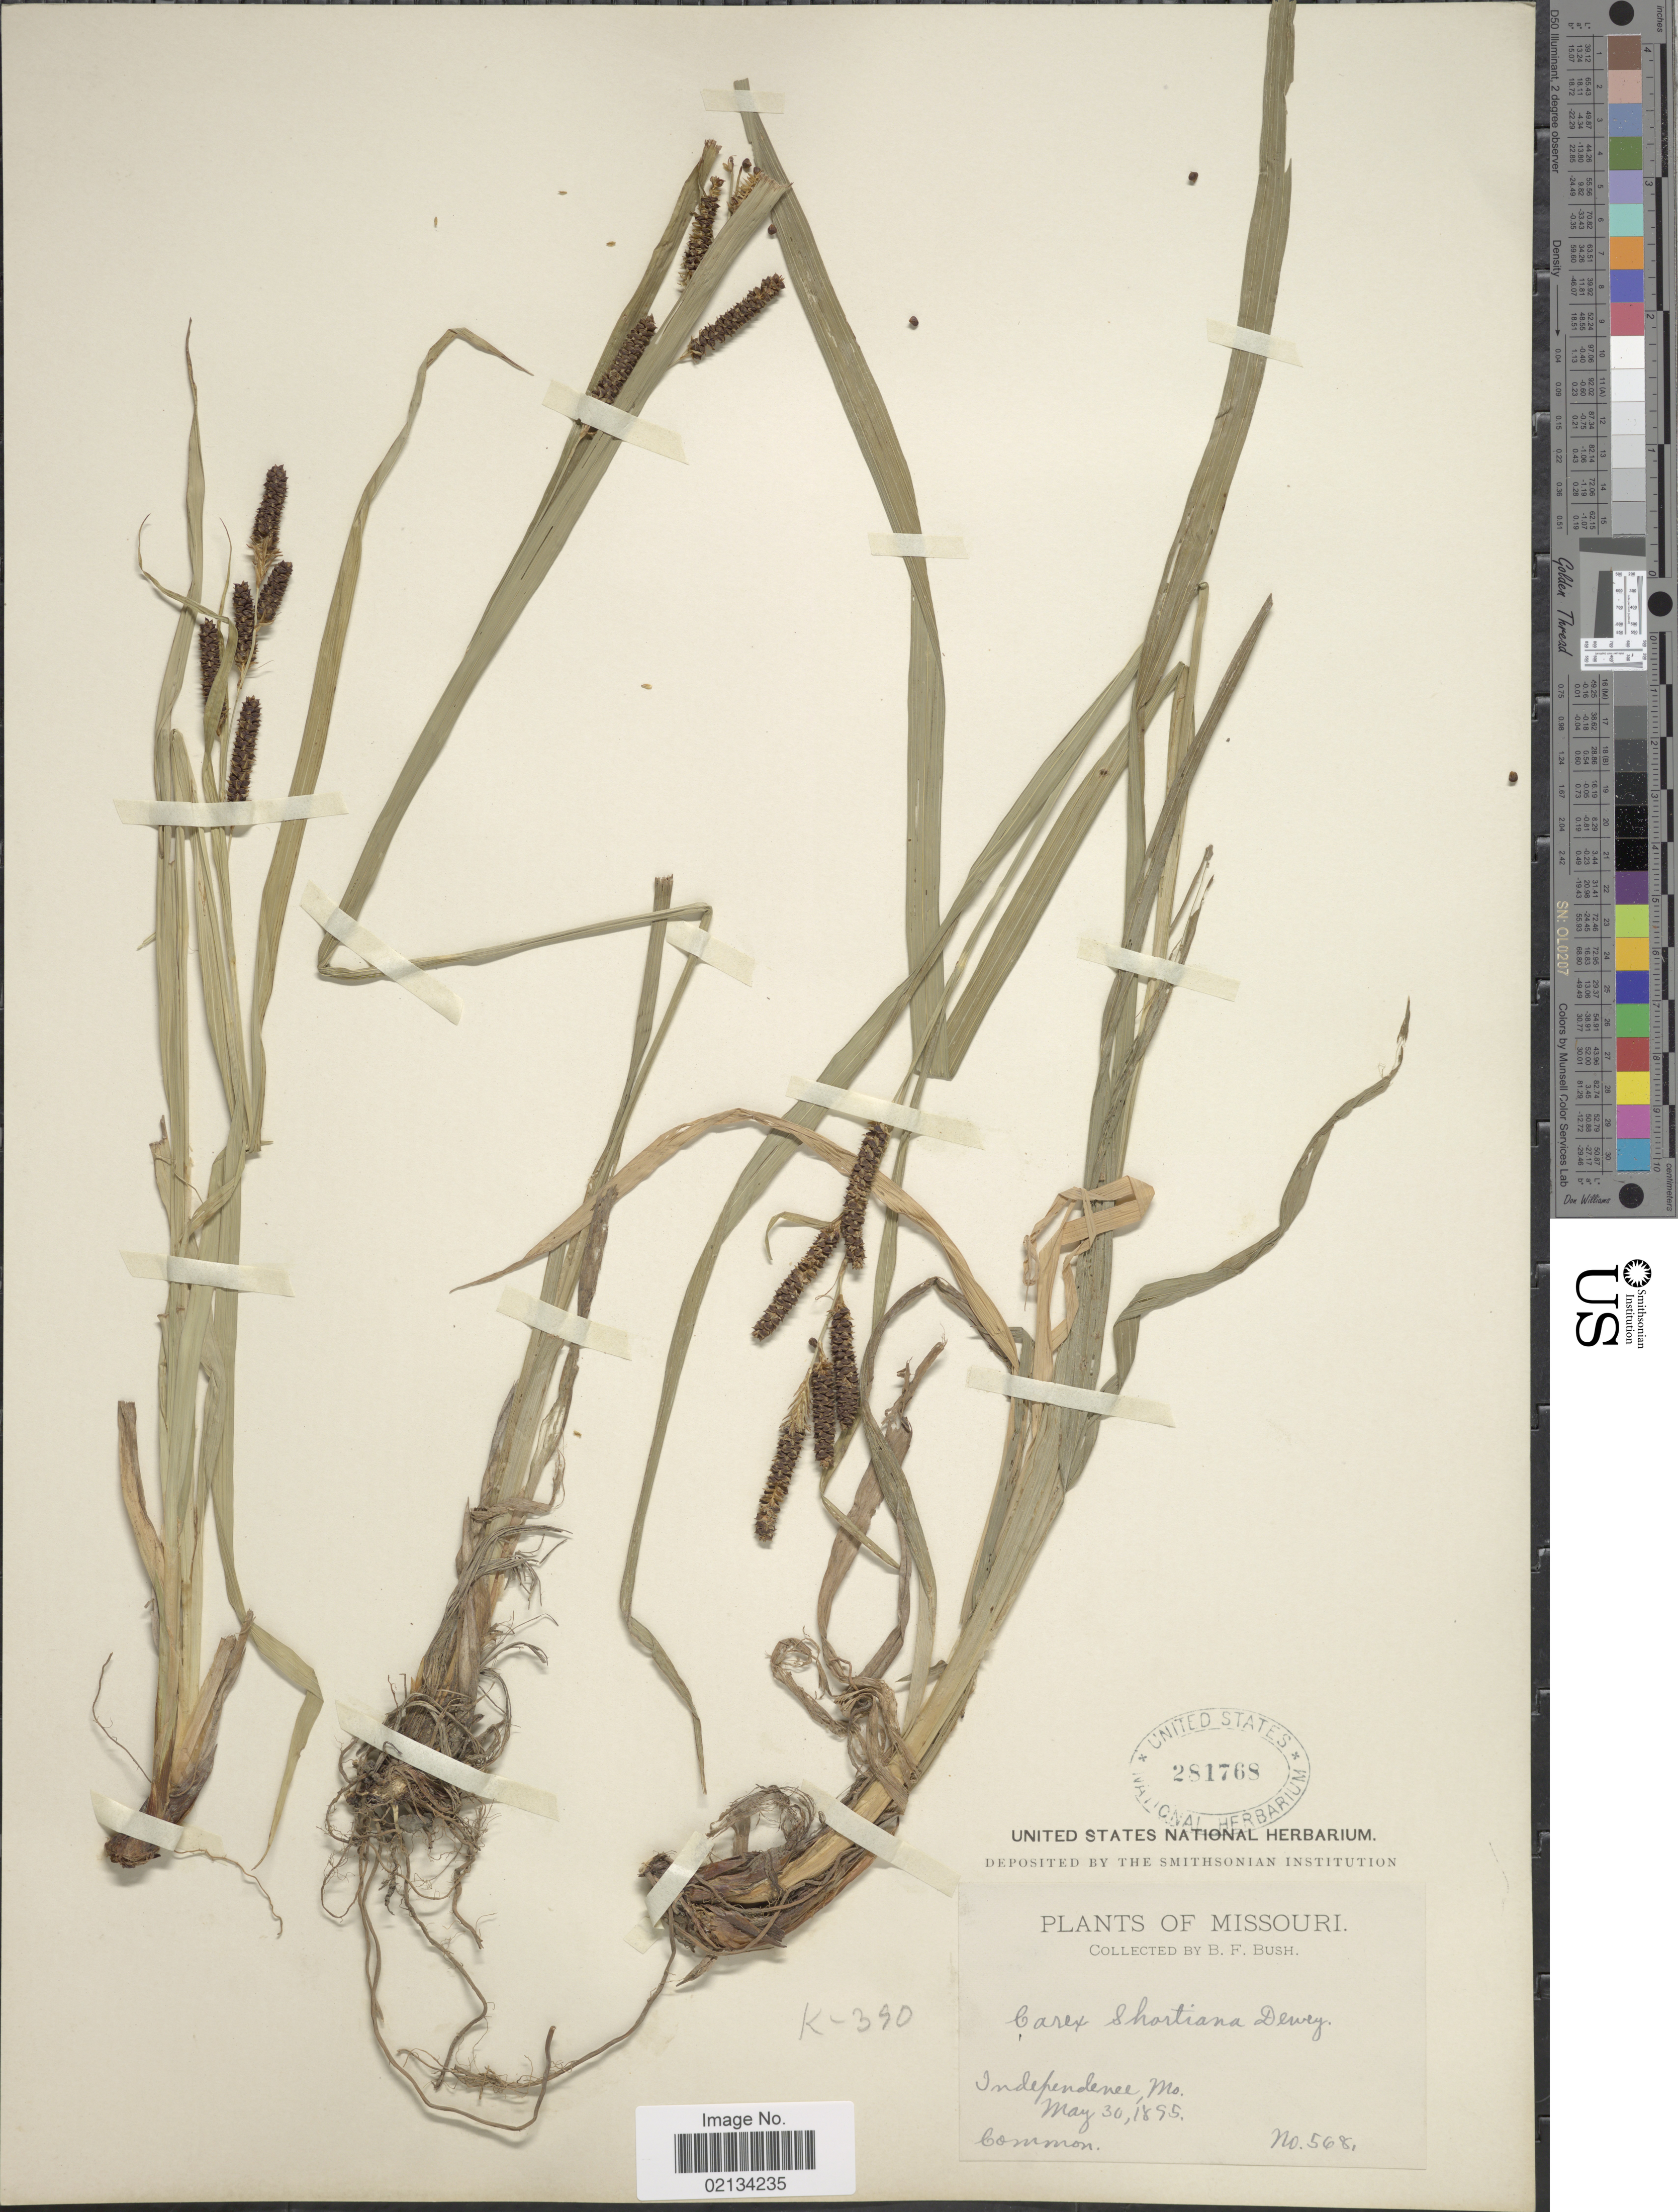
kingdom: Plantae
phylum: Tracheophyta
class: Liliopsida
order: Poales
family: Cyperaceae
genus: Carex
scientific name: Carex shortiana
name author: Dewey & Torr.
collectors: B. F. Bush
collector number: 568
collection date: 1895-05-30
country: United States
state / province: Missouri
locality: Independence.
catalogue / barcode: US 281768